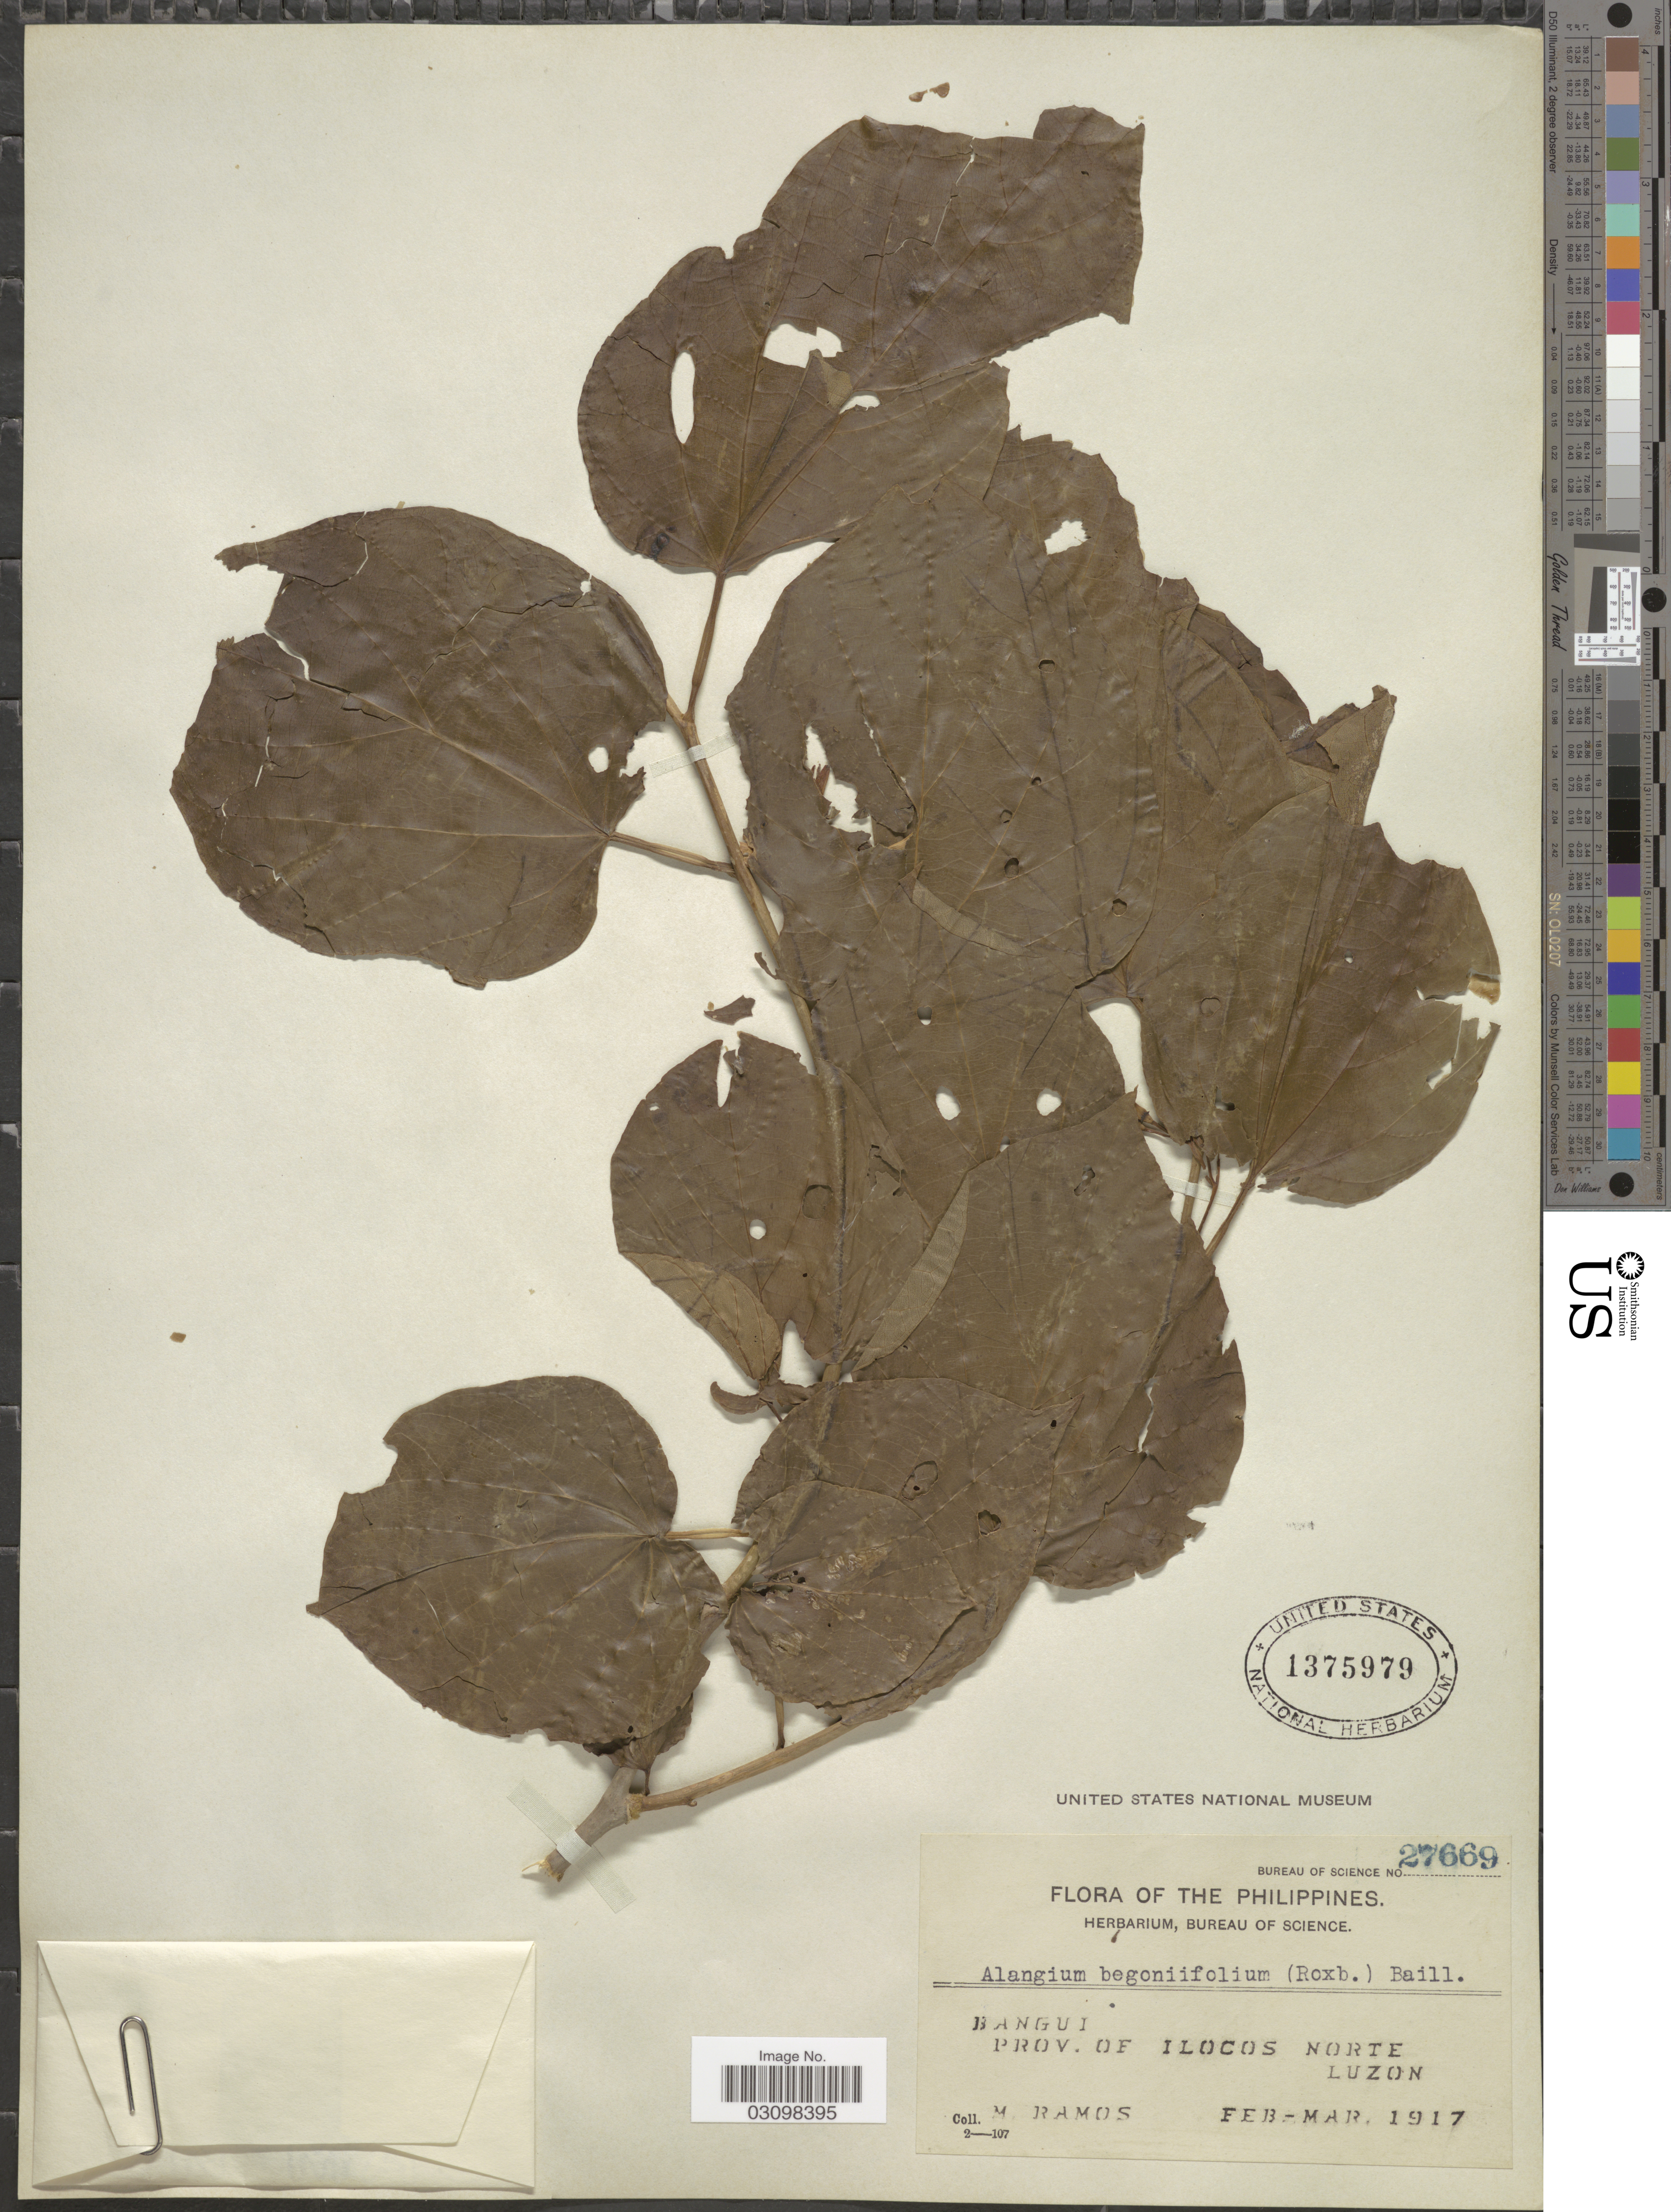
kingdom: Plantae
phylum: Tracheophyta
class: Magnoliopsida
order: Cornales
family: Cornaceae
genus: Alangium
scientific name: Alangium begoniifolium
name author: (Roxb.) Baill.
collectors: M. Ramos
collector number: Bureau of Science 27669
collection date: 1917-02/1917-03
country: Philippines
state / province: Ilocos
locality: Bangui. Prov. of Ilocos Norte. Luzon.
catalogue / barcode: US 1375979